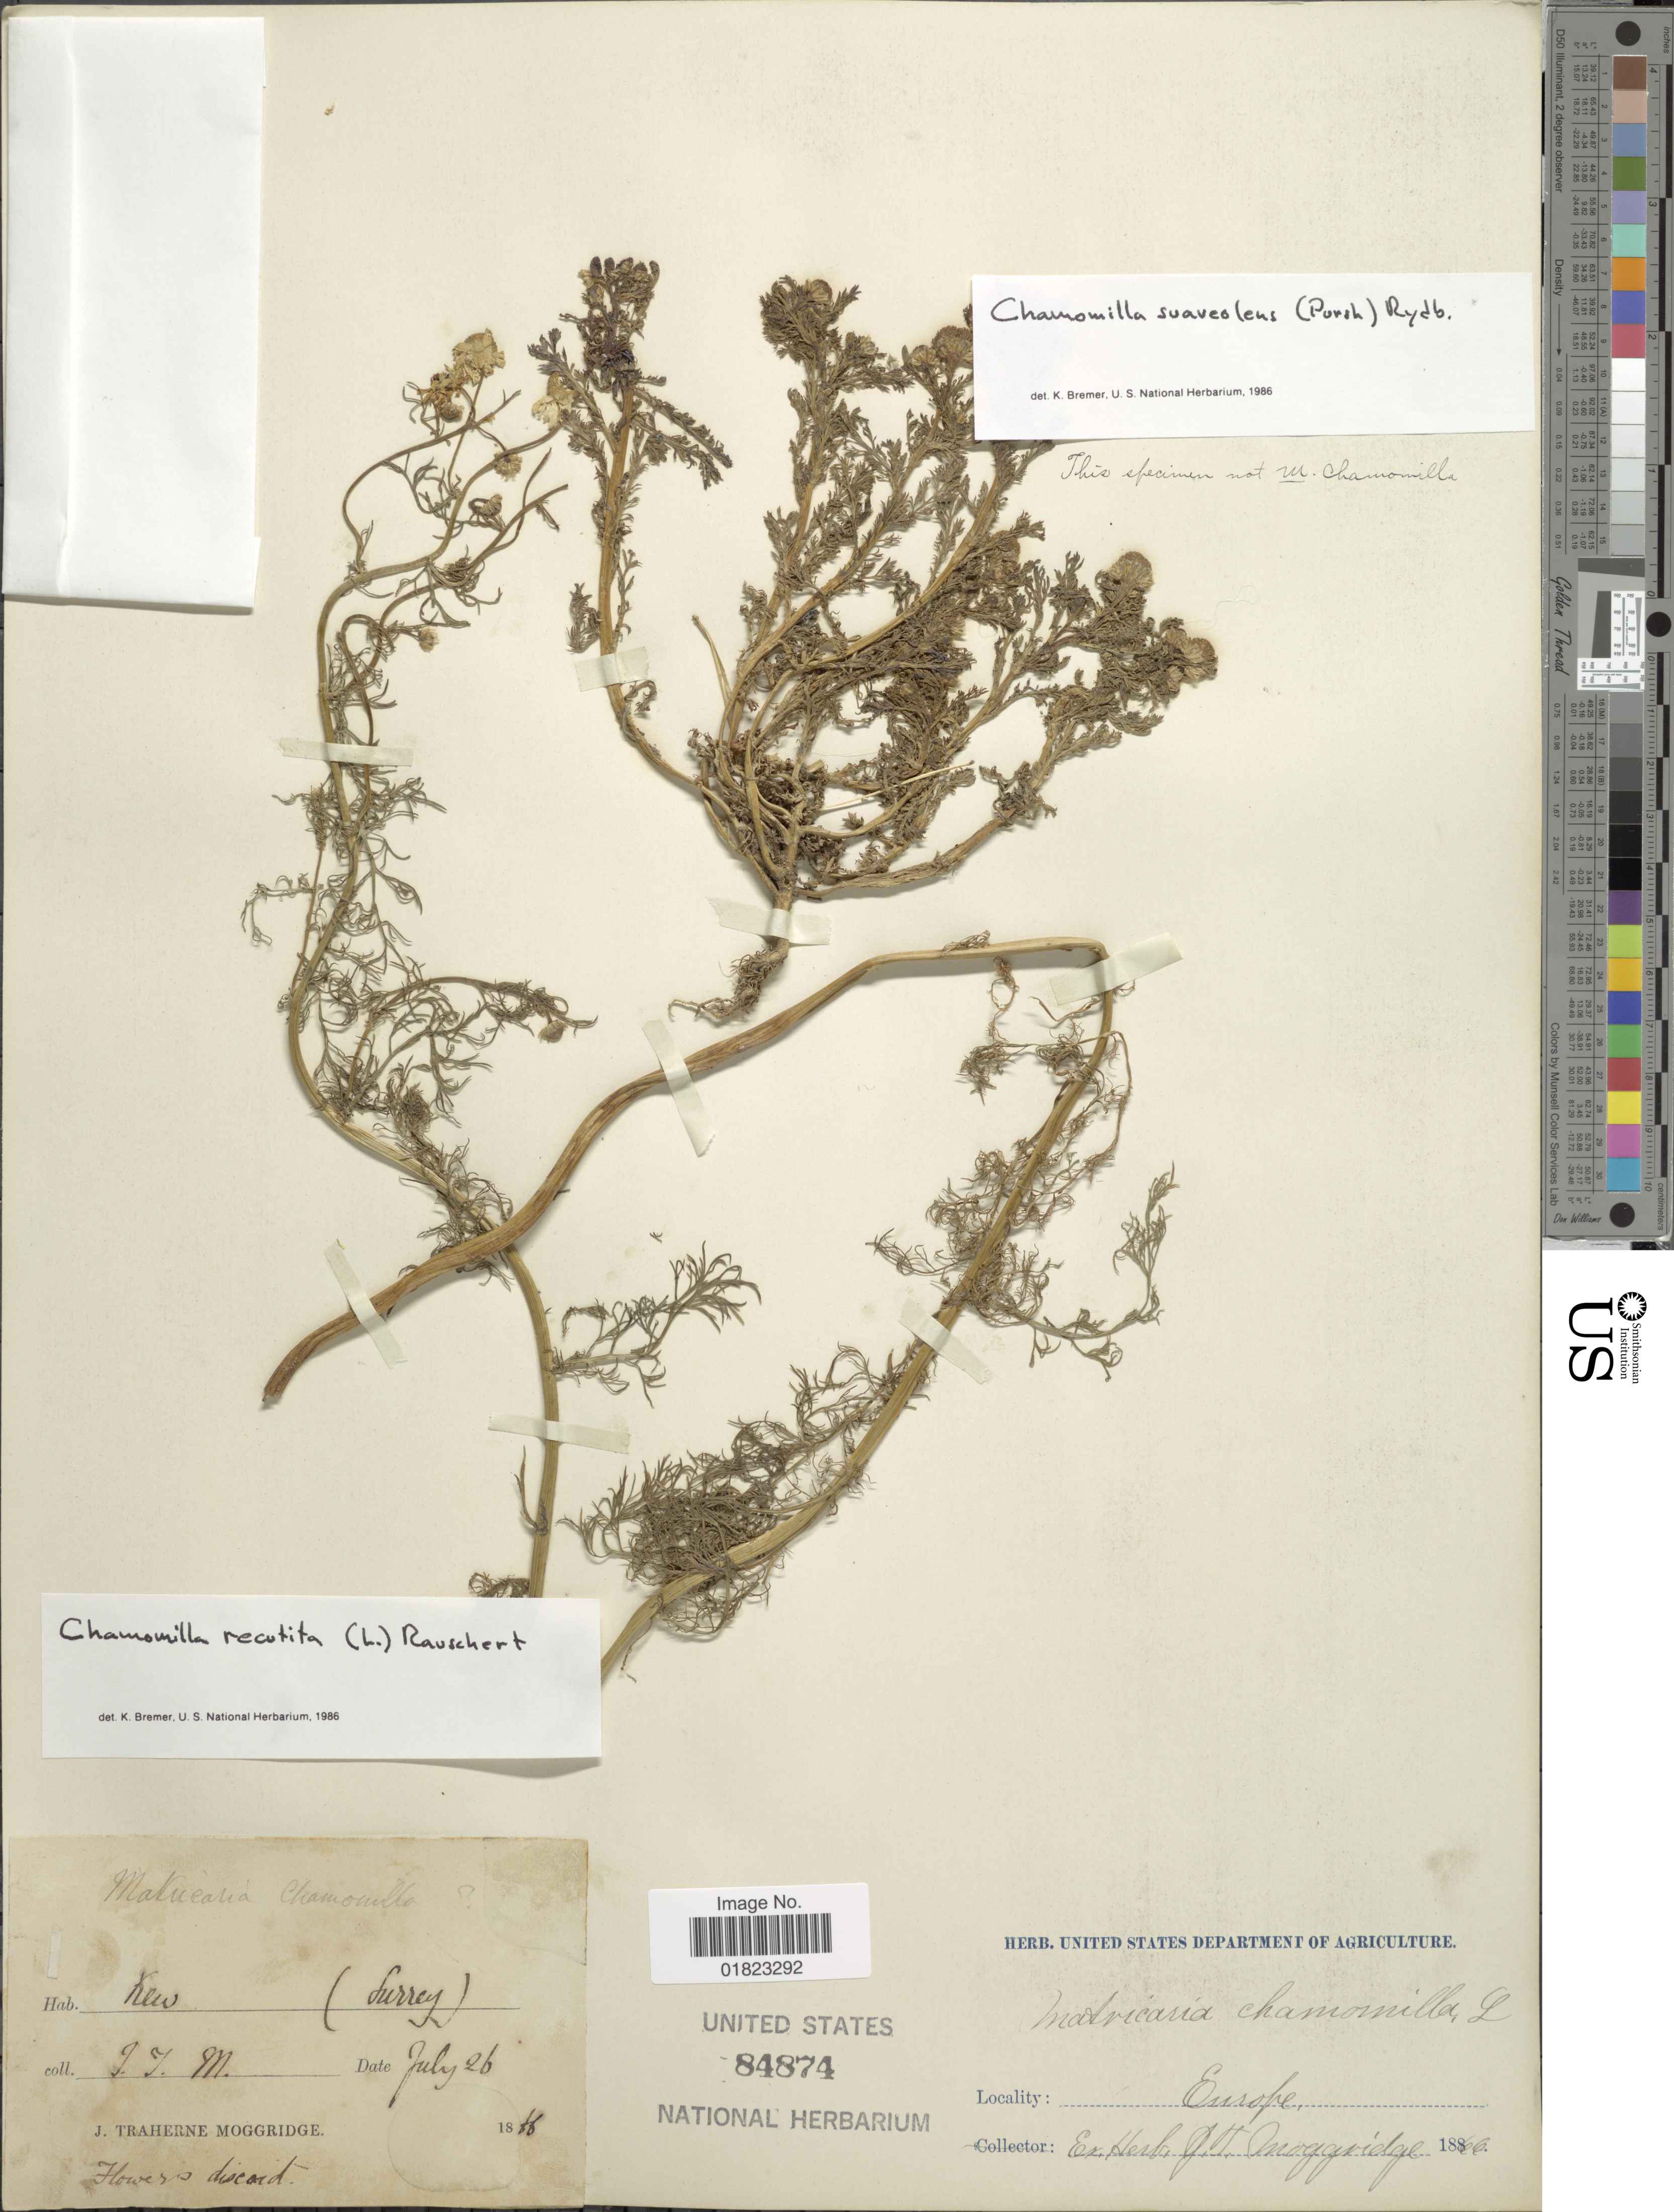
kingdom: Plantae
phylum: Tracheophyta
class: Magnoliopsida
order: Asterales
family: Asteraceae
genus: Matricaria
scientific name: Matricaria recutita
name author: L.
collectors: J. T. Moggridge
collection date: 1866-07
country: United Kingdom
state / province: England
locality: Europe. (Surrey), Kew.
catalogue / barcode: US 84874